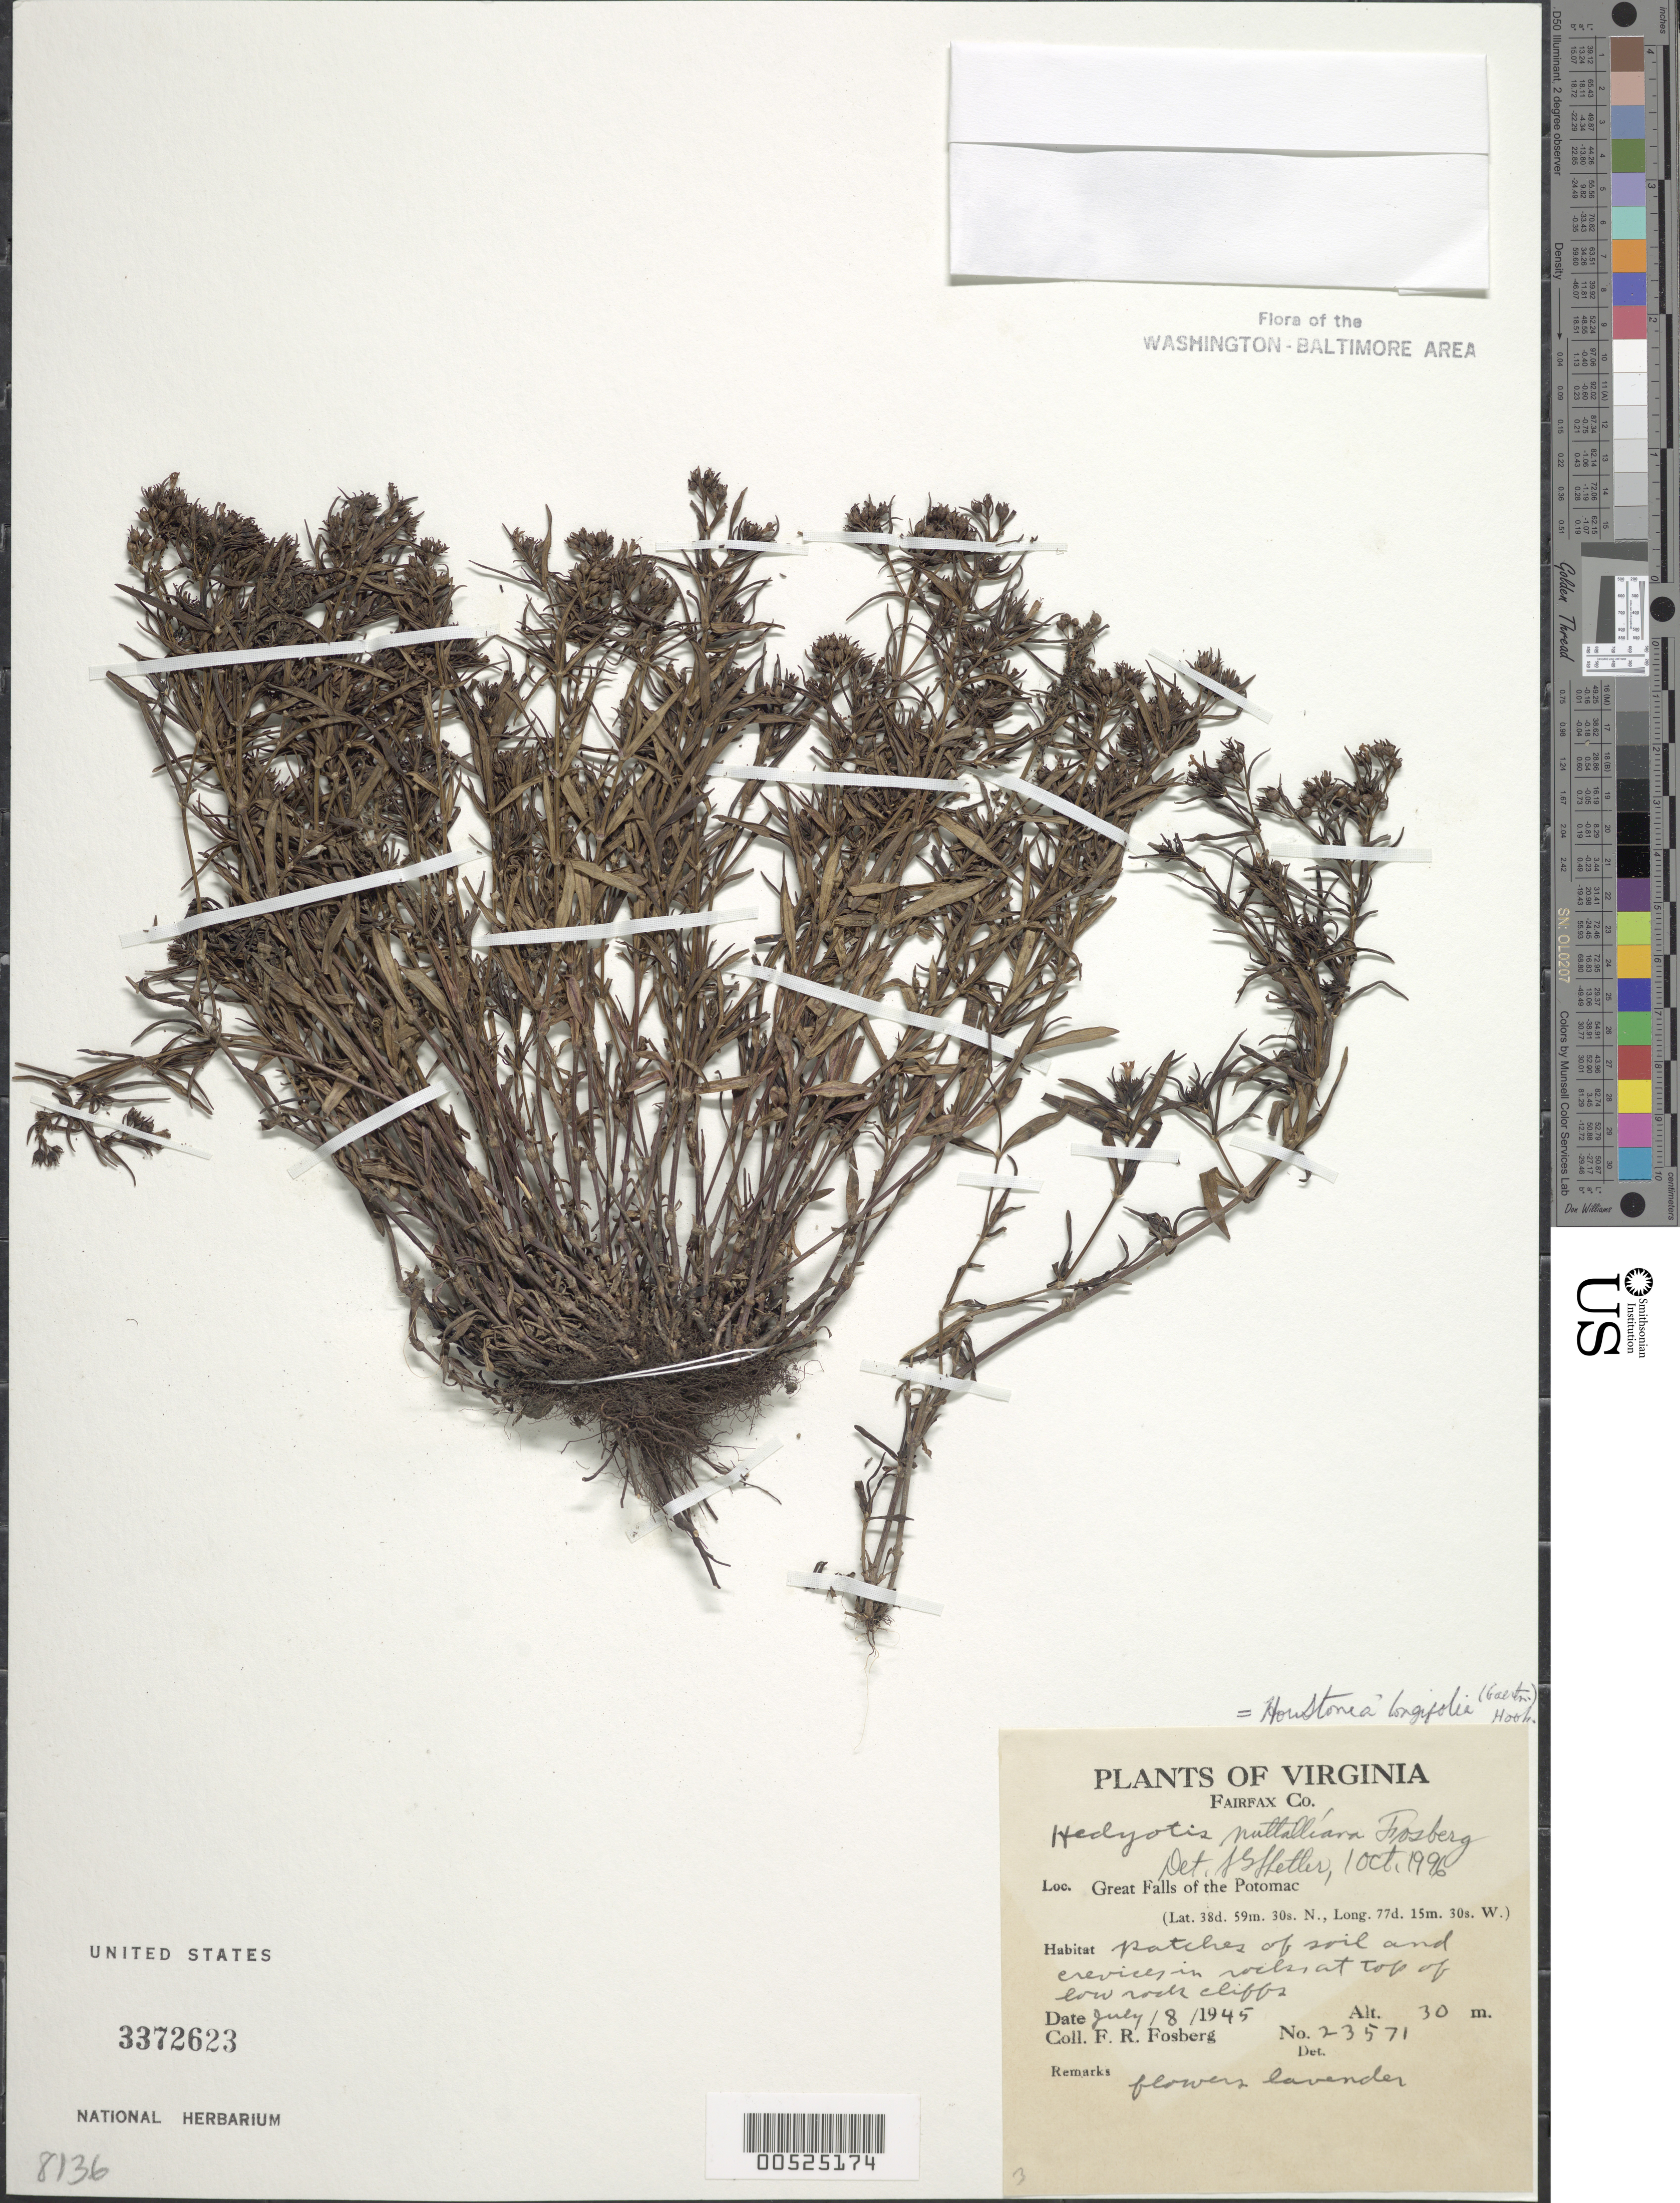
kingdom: Plantae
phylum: Tracheophyta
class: Magnoliopsida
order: Gentianales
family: Rubiaceae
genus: Houstonia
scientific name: Houstonia longifolia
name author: Gaertn.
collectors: F. R. Fosberg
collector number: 23571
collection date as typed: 08 Jul 1945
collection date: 1945-07-08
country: United States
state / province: Virginia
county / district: Fairfax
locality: Great Falls of the Potomac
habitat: Patches of soil and crevices in rocks at top of low rock cliffs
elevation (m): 30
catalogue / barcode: US 3372623